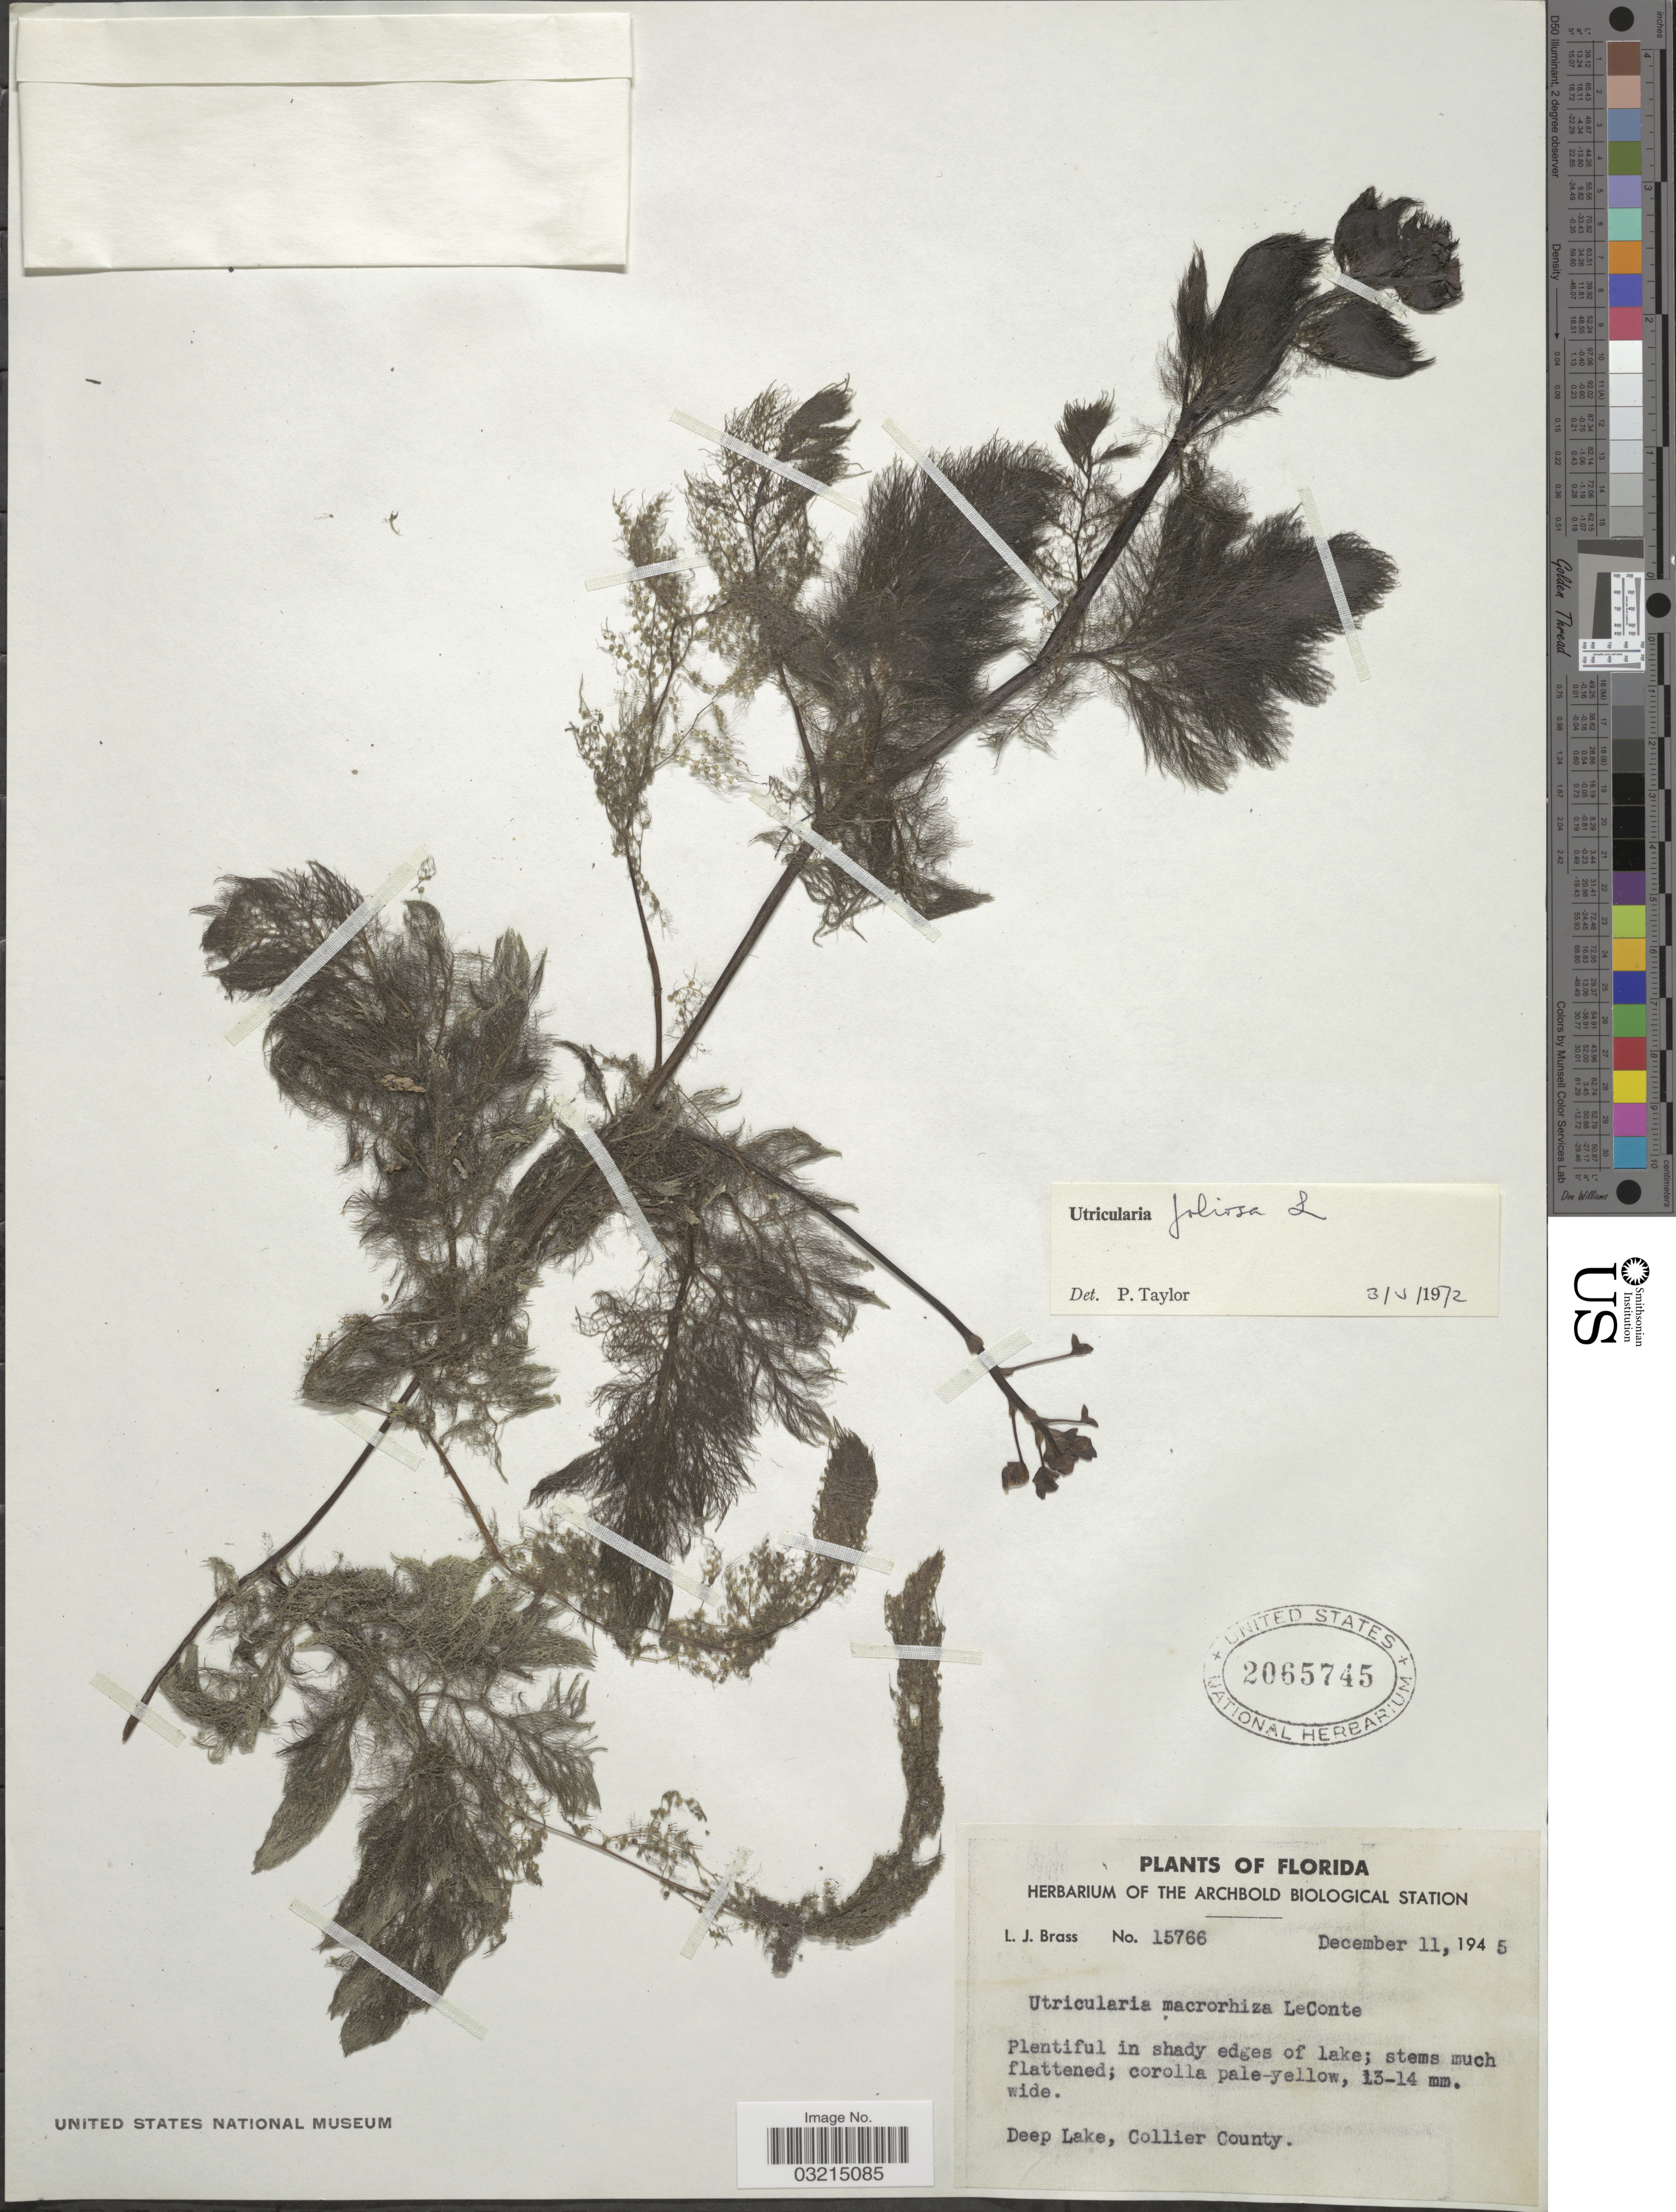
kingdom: Plantae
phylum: Tracheophyta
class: Magnoliopsida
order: Lamiales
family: Lentibulariaceae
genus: Utricularia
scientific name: Utricularia foliosa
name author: L.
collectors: L. J. Brass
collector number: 15766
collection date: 1945-12-11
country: United States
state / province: Florida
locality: In shady edges of lake. Deep Lake, Collier County.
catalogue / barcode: US 2065745